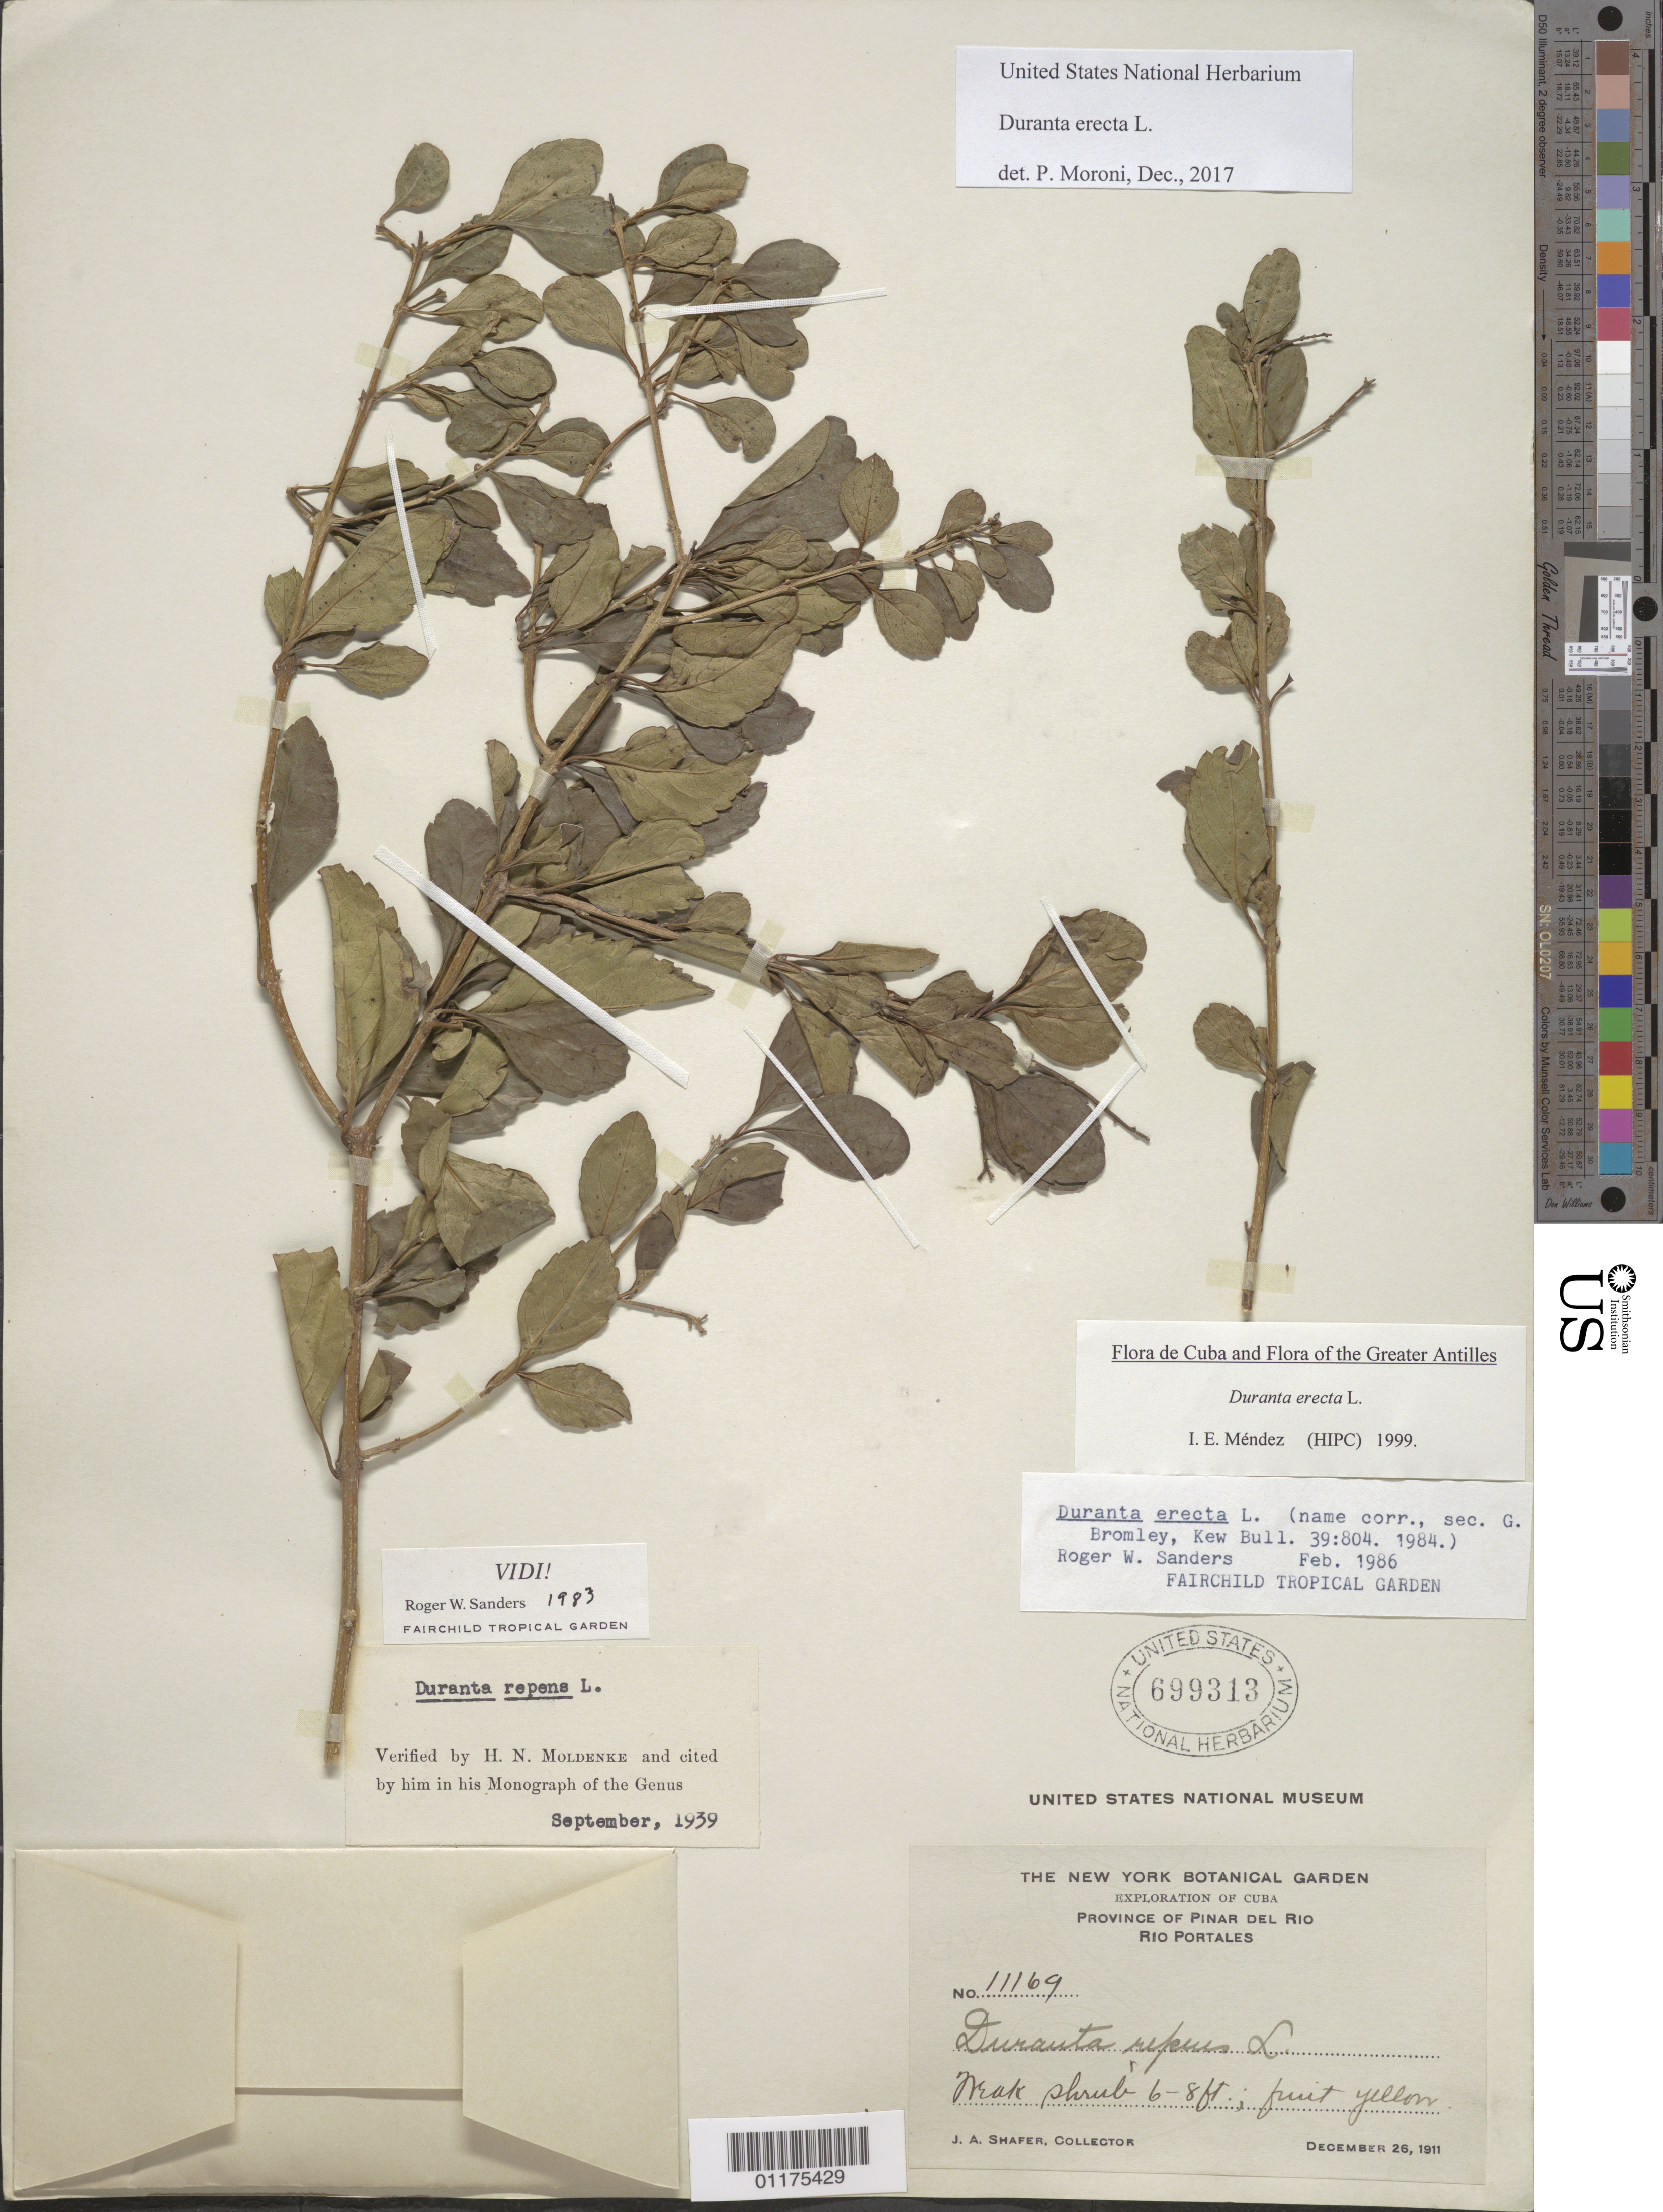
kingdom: Plantae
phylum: Tracheophyta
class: Magnoliopsida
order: Lamiales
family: Verbenaceae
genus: Duranta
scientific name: Duranta erecta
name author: L.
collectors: J. A. Shafer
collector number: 11169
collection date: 1911-12-26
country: Cuba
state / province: Pinar Del Rio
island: Cuba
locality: Rio Portales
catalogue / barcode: US 699313